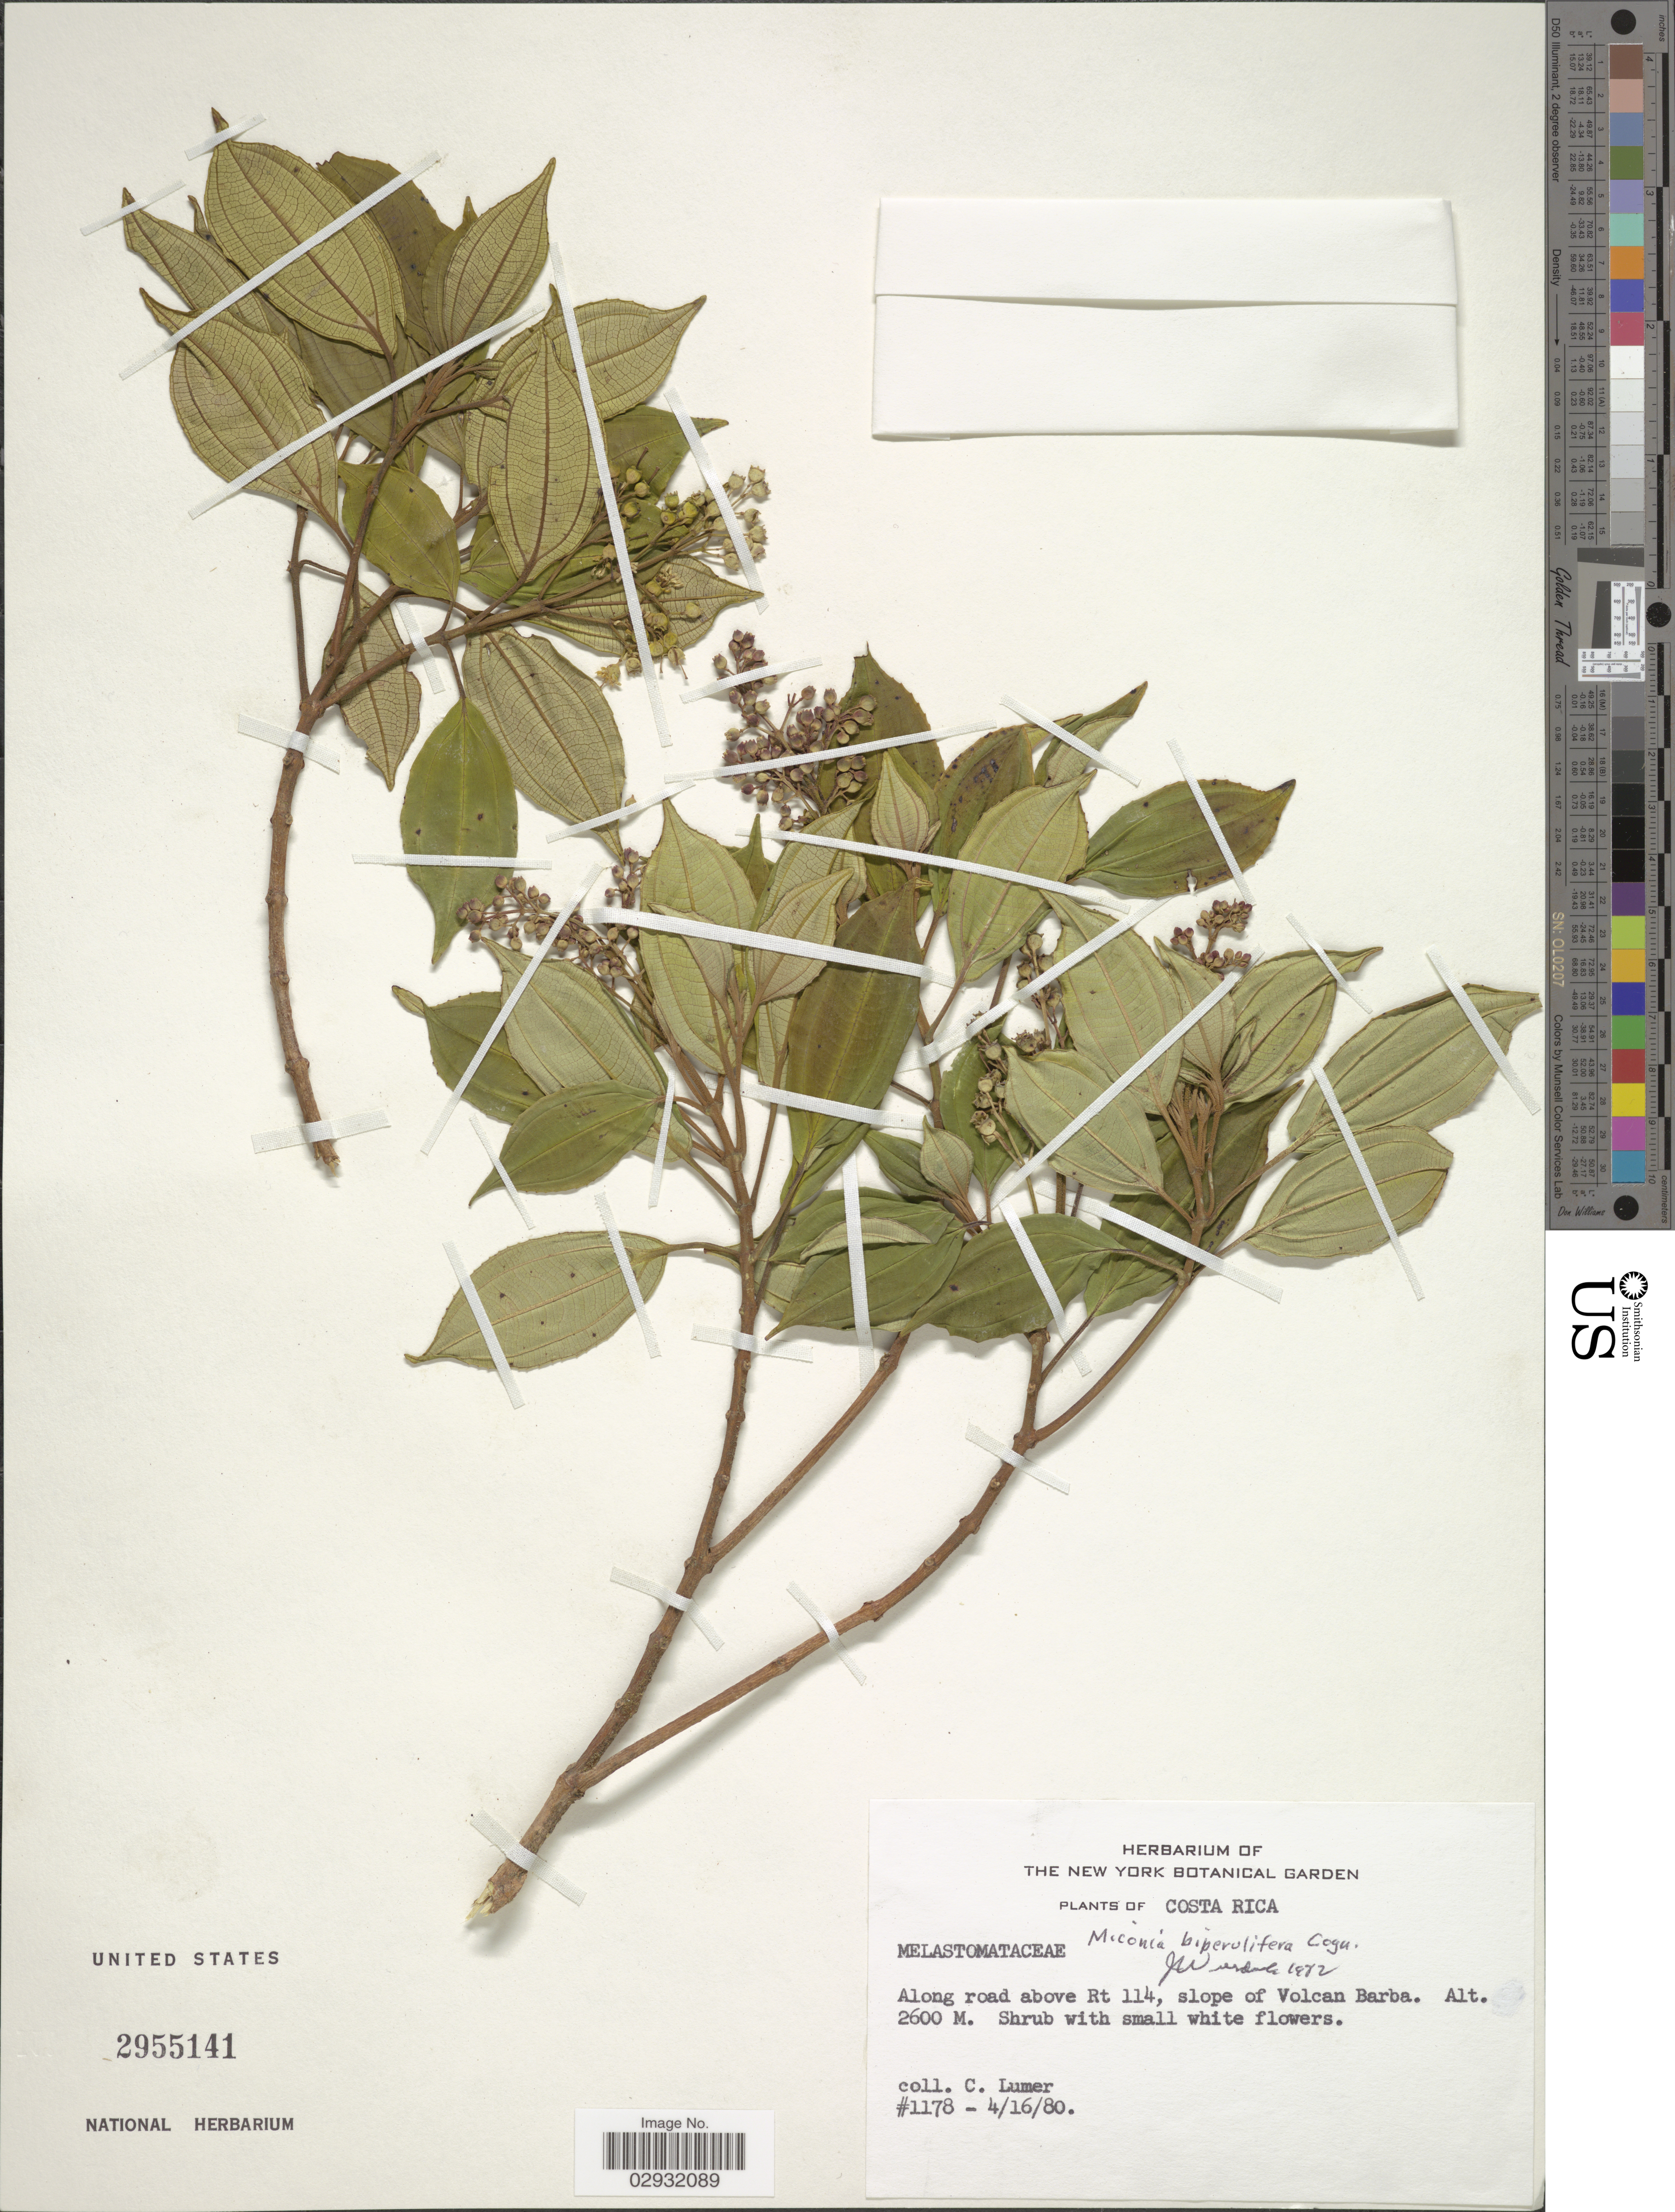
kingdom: Plantae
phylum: Tracheophyta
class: Magnoliopsida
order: Myrtales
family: Melastomataceae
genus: Miconia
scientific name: Miconia biperulifera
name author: Cogn. in A. DC.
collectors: C. Lumer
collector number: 1178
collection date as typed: Transcribed d/m/y: 16/4/80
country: Costa Rica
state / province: Heredia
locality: Along road above Rt 114, slope of Volcan Barba.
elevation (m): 2600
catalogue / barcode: US 2955141